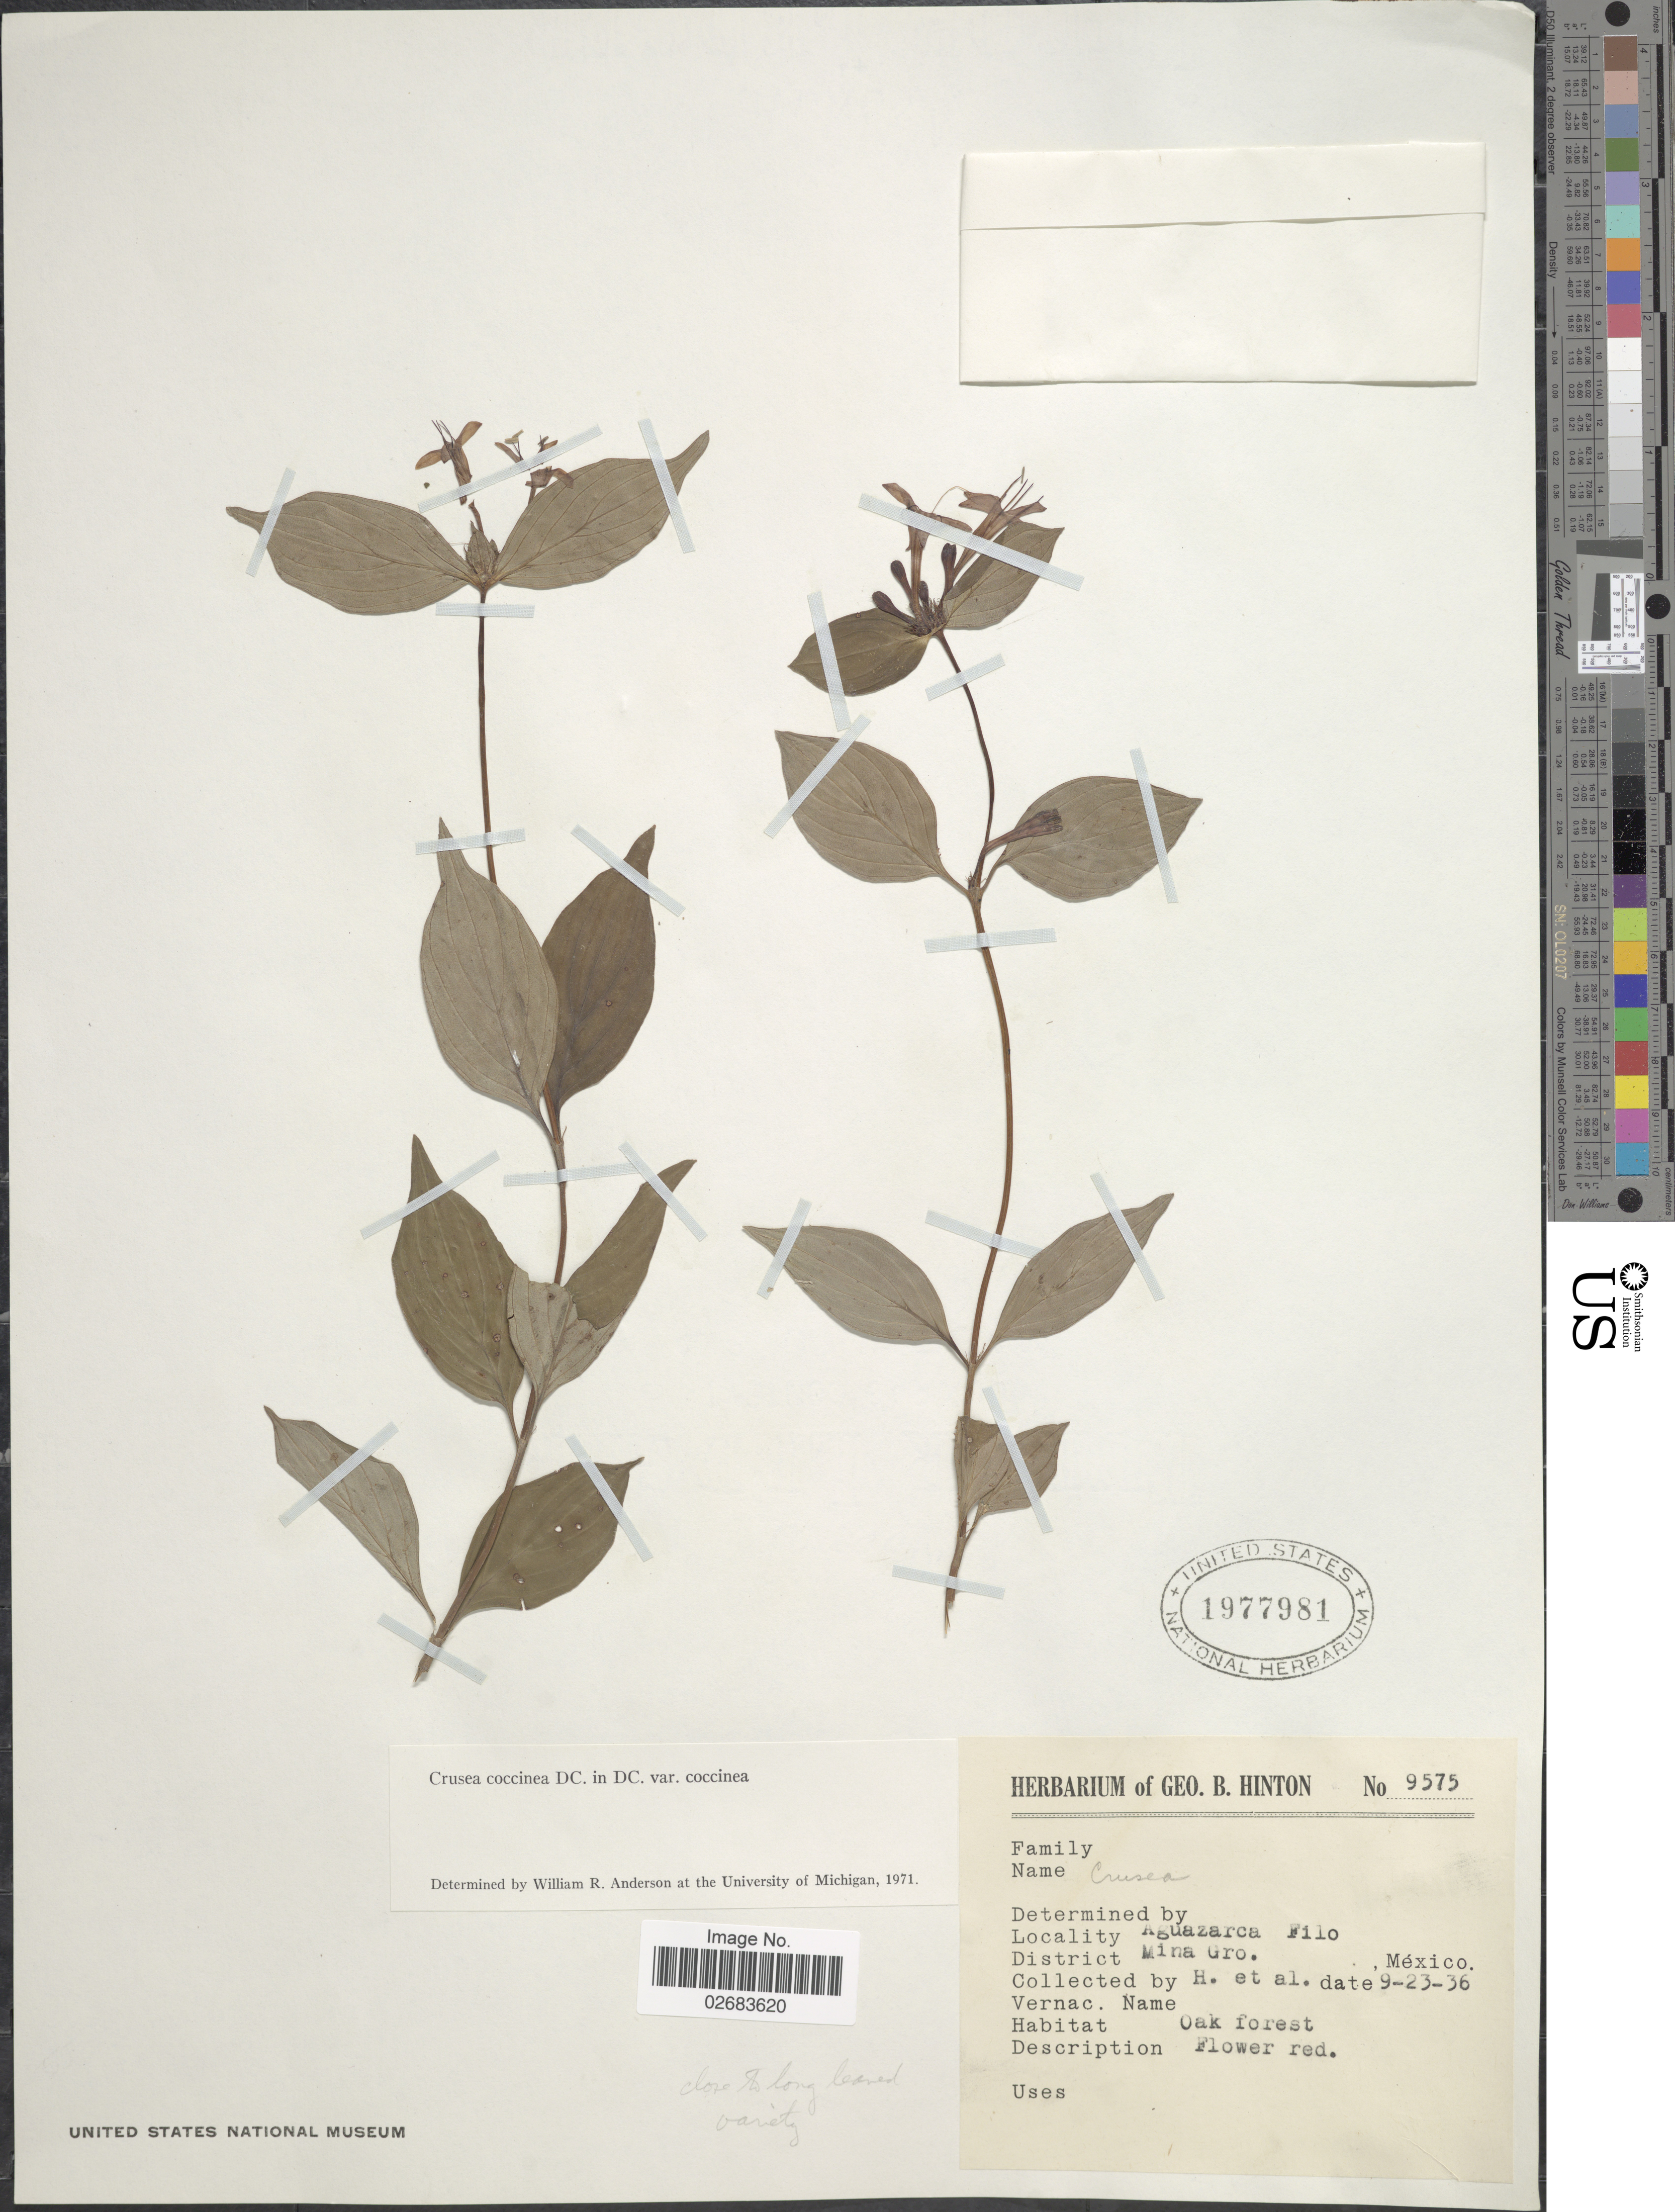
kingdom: Plantae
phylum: Tracheophyta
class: Magnoliopsida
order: Gentianales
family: Rubiaceae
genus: Crusea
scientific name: Crusea coccinea var. coccinea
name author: DC.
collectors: G. B. Hinton & et al.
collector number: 9575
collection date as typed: Transcribed d/m/y: 23/9/36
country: Mexico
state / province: Guerrero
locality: Aguazarca Filo. District Mina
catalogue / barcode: US 1977981